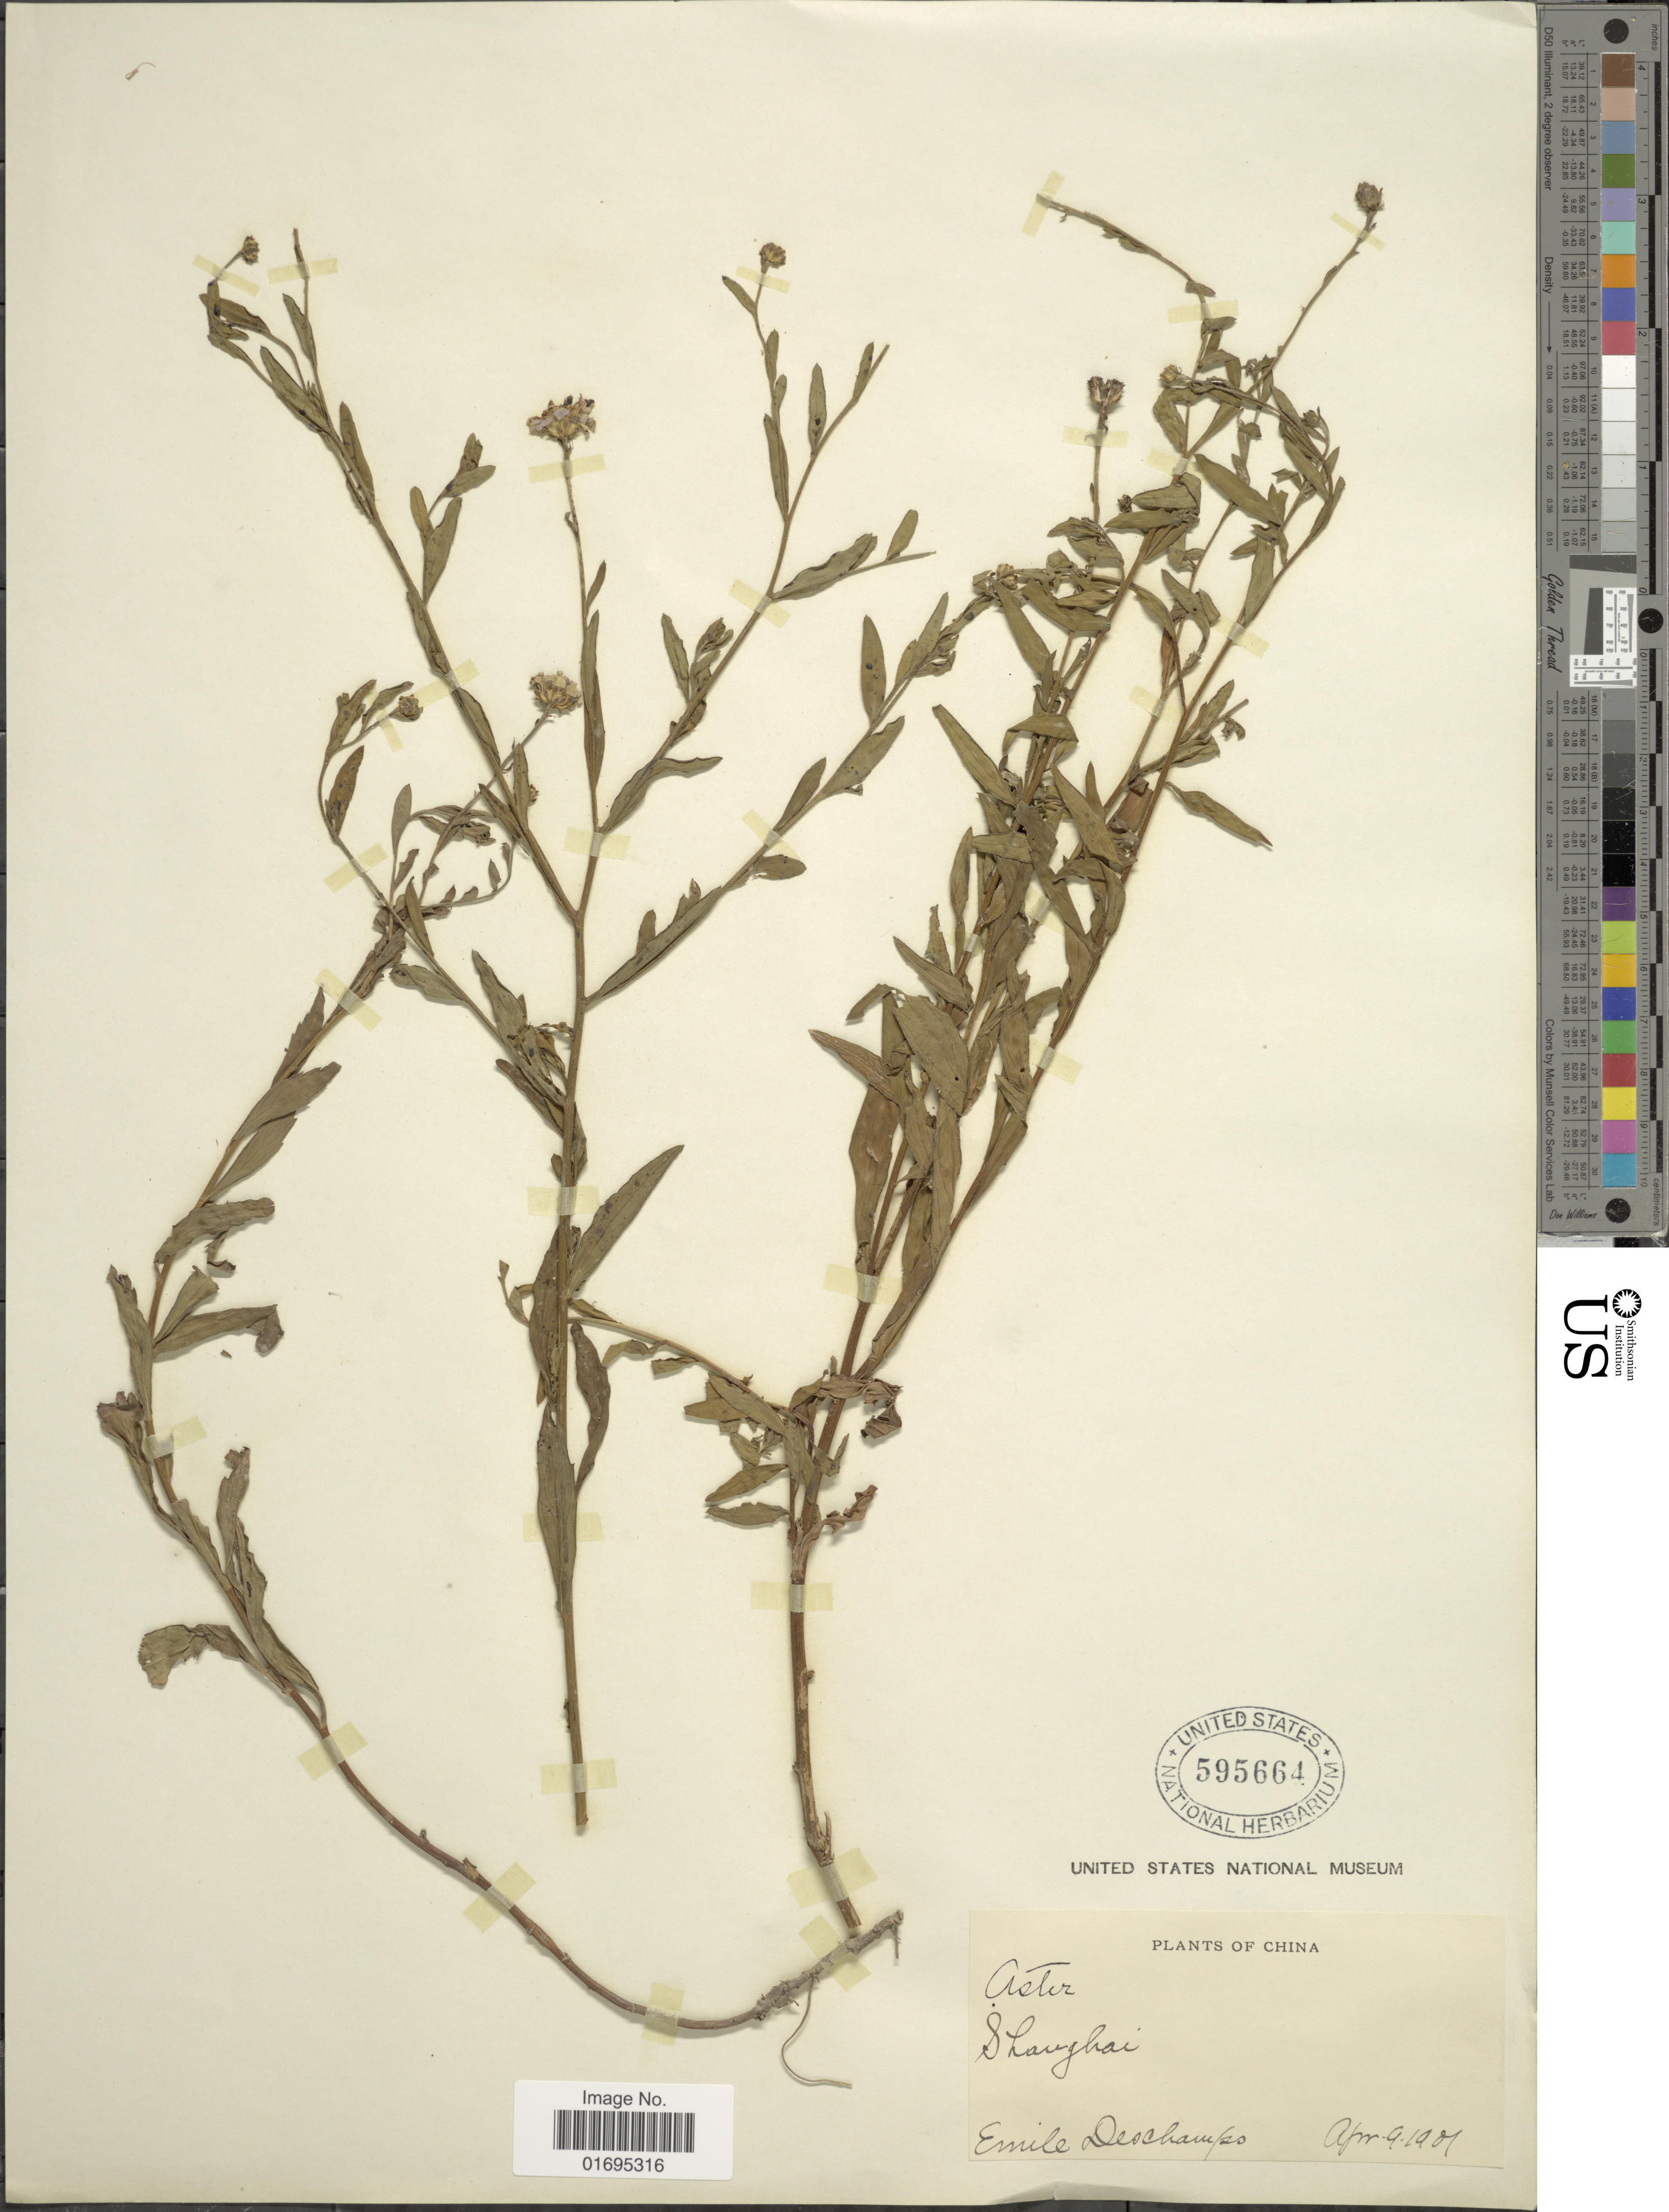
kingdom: Plantae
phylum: Tracheophyta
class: Magnoliopsida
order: Asterales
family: Asteraceae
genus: Kalimeris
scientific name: Kalimeris sp.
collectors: E. Deschamps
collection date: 1901-04-09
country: China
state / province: Shanghai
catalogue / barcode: US 595664